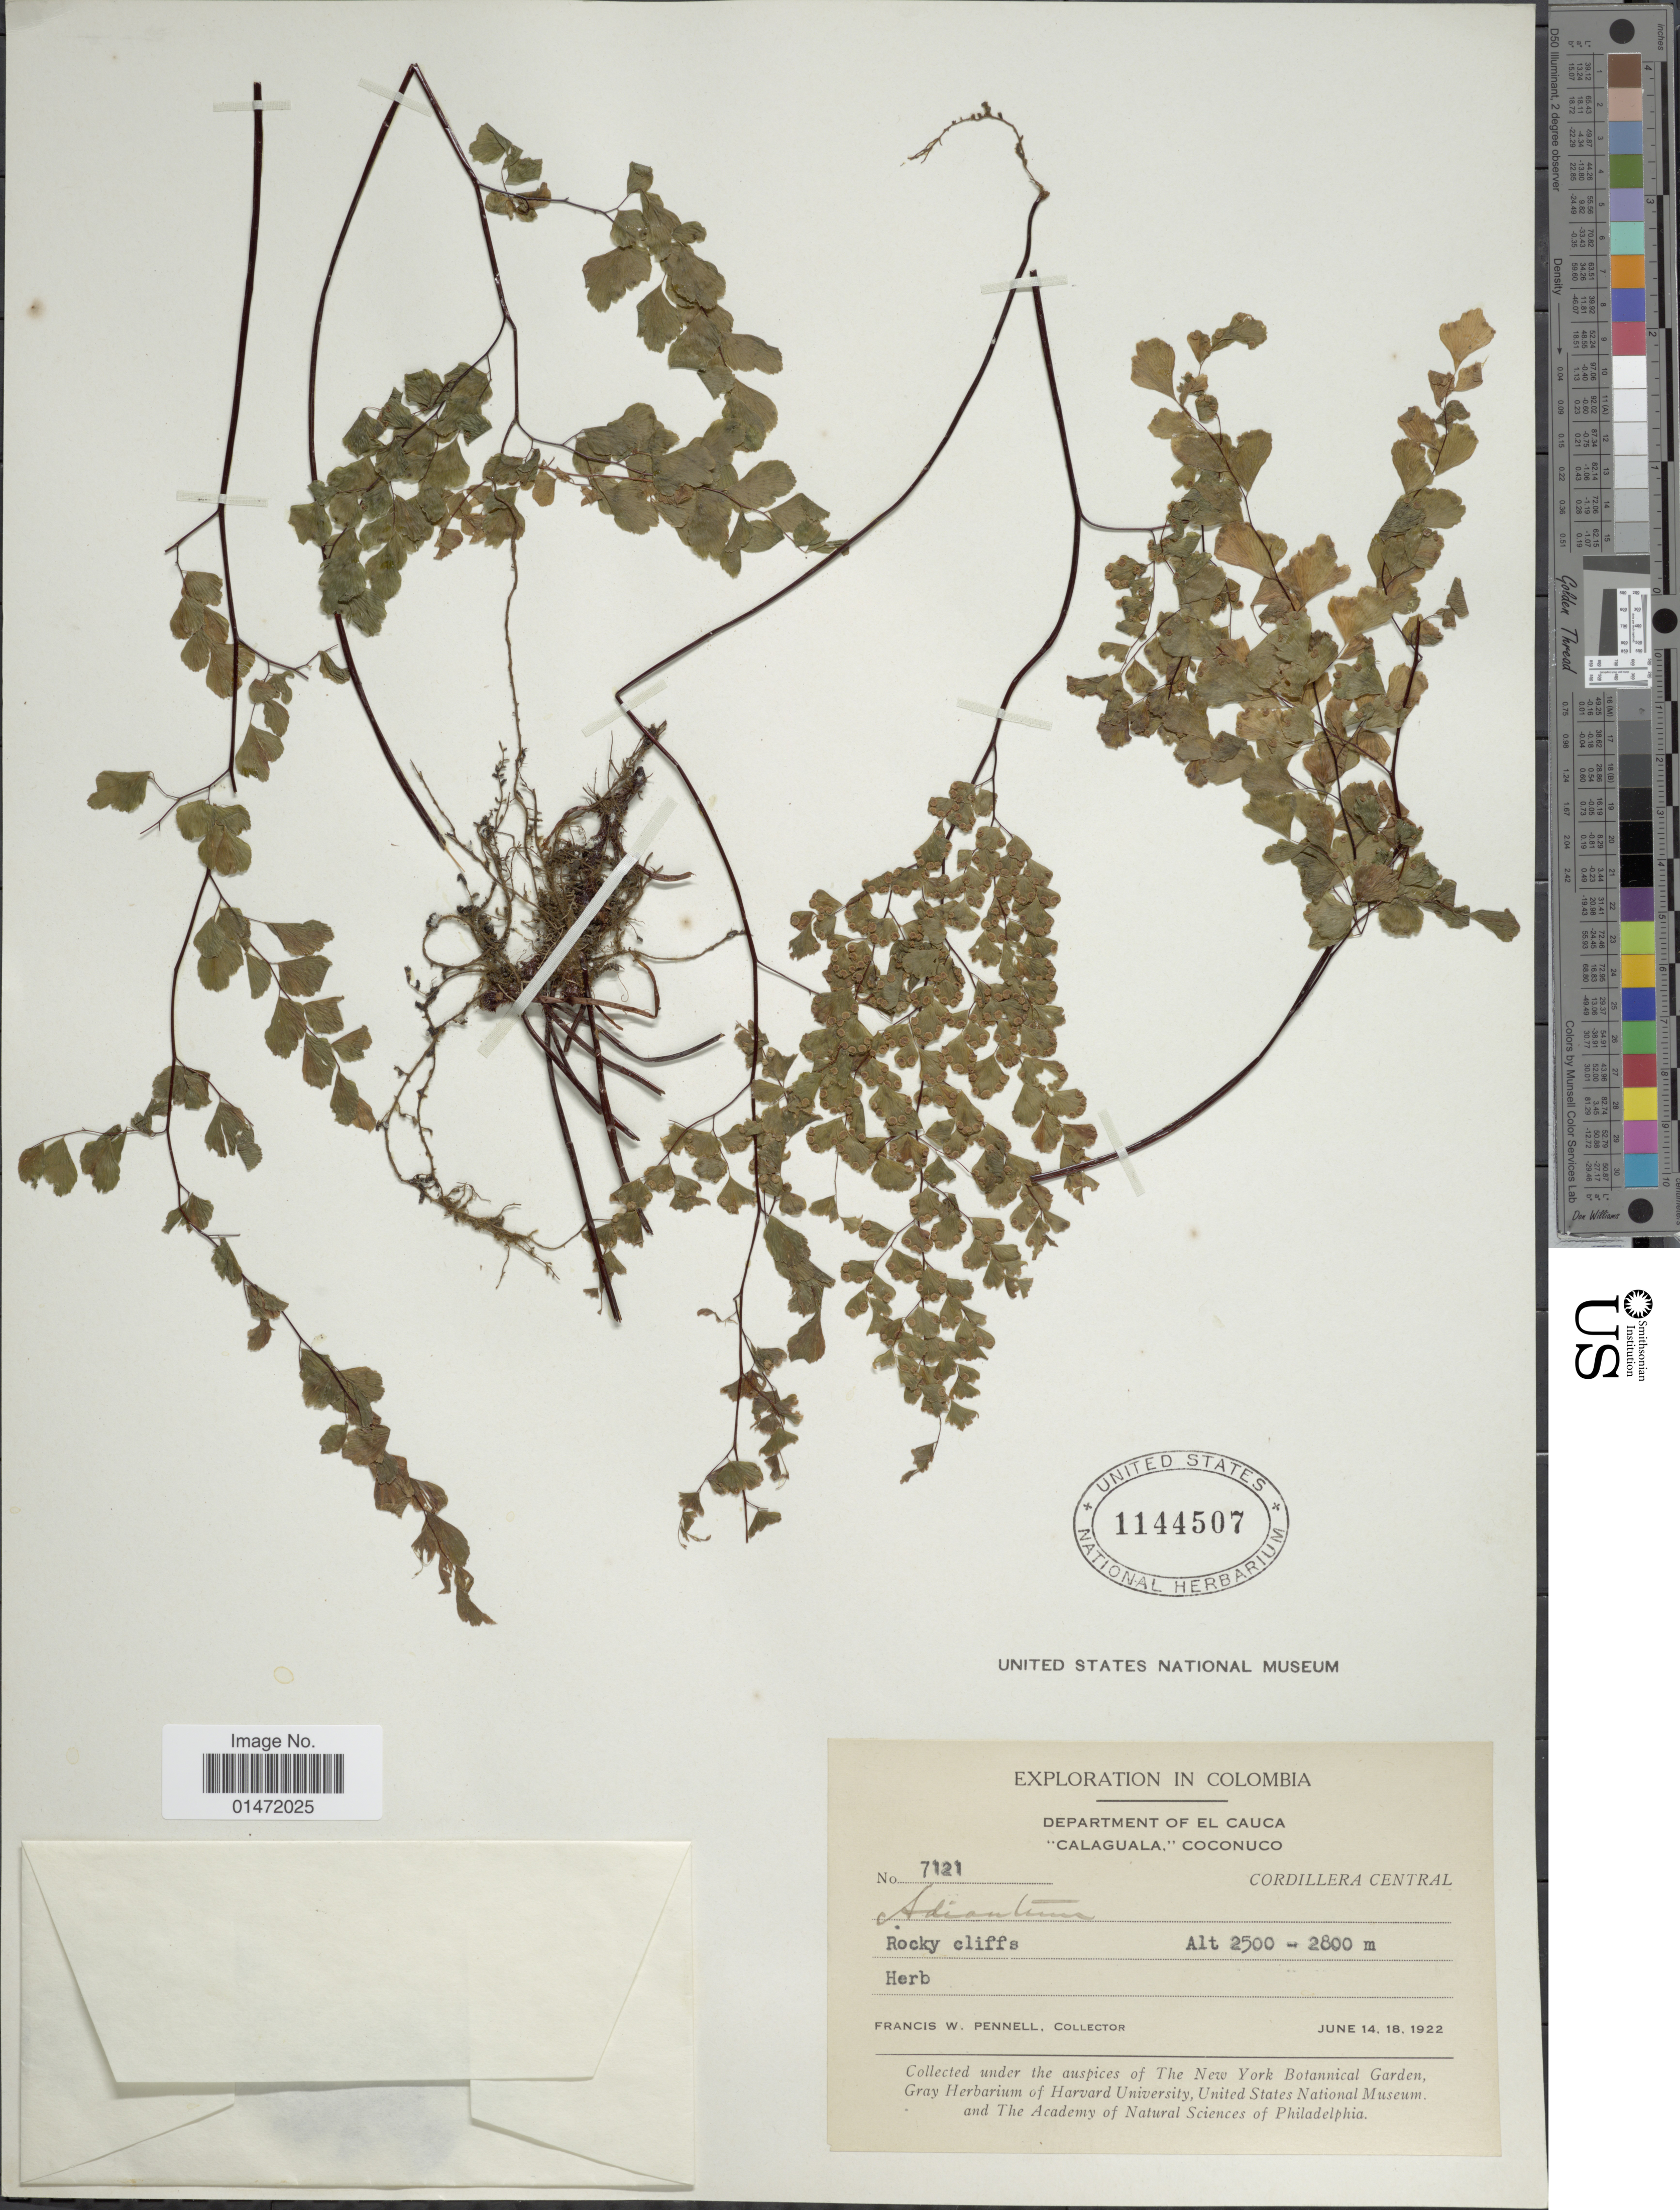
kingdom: Plantae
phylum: Tracheophyta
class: Polypodiopsida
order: Polypodiales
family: Pteridaceae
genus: Adiantum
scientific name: Adiantum sp.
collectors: F. W. Pennell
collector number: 7121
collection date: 1922-06-14/1922-06-18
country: Colombia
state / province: Cauca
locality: Calaguala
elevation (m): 2500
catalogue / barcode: US 1144507